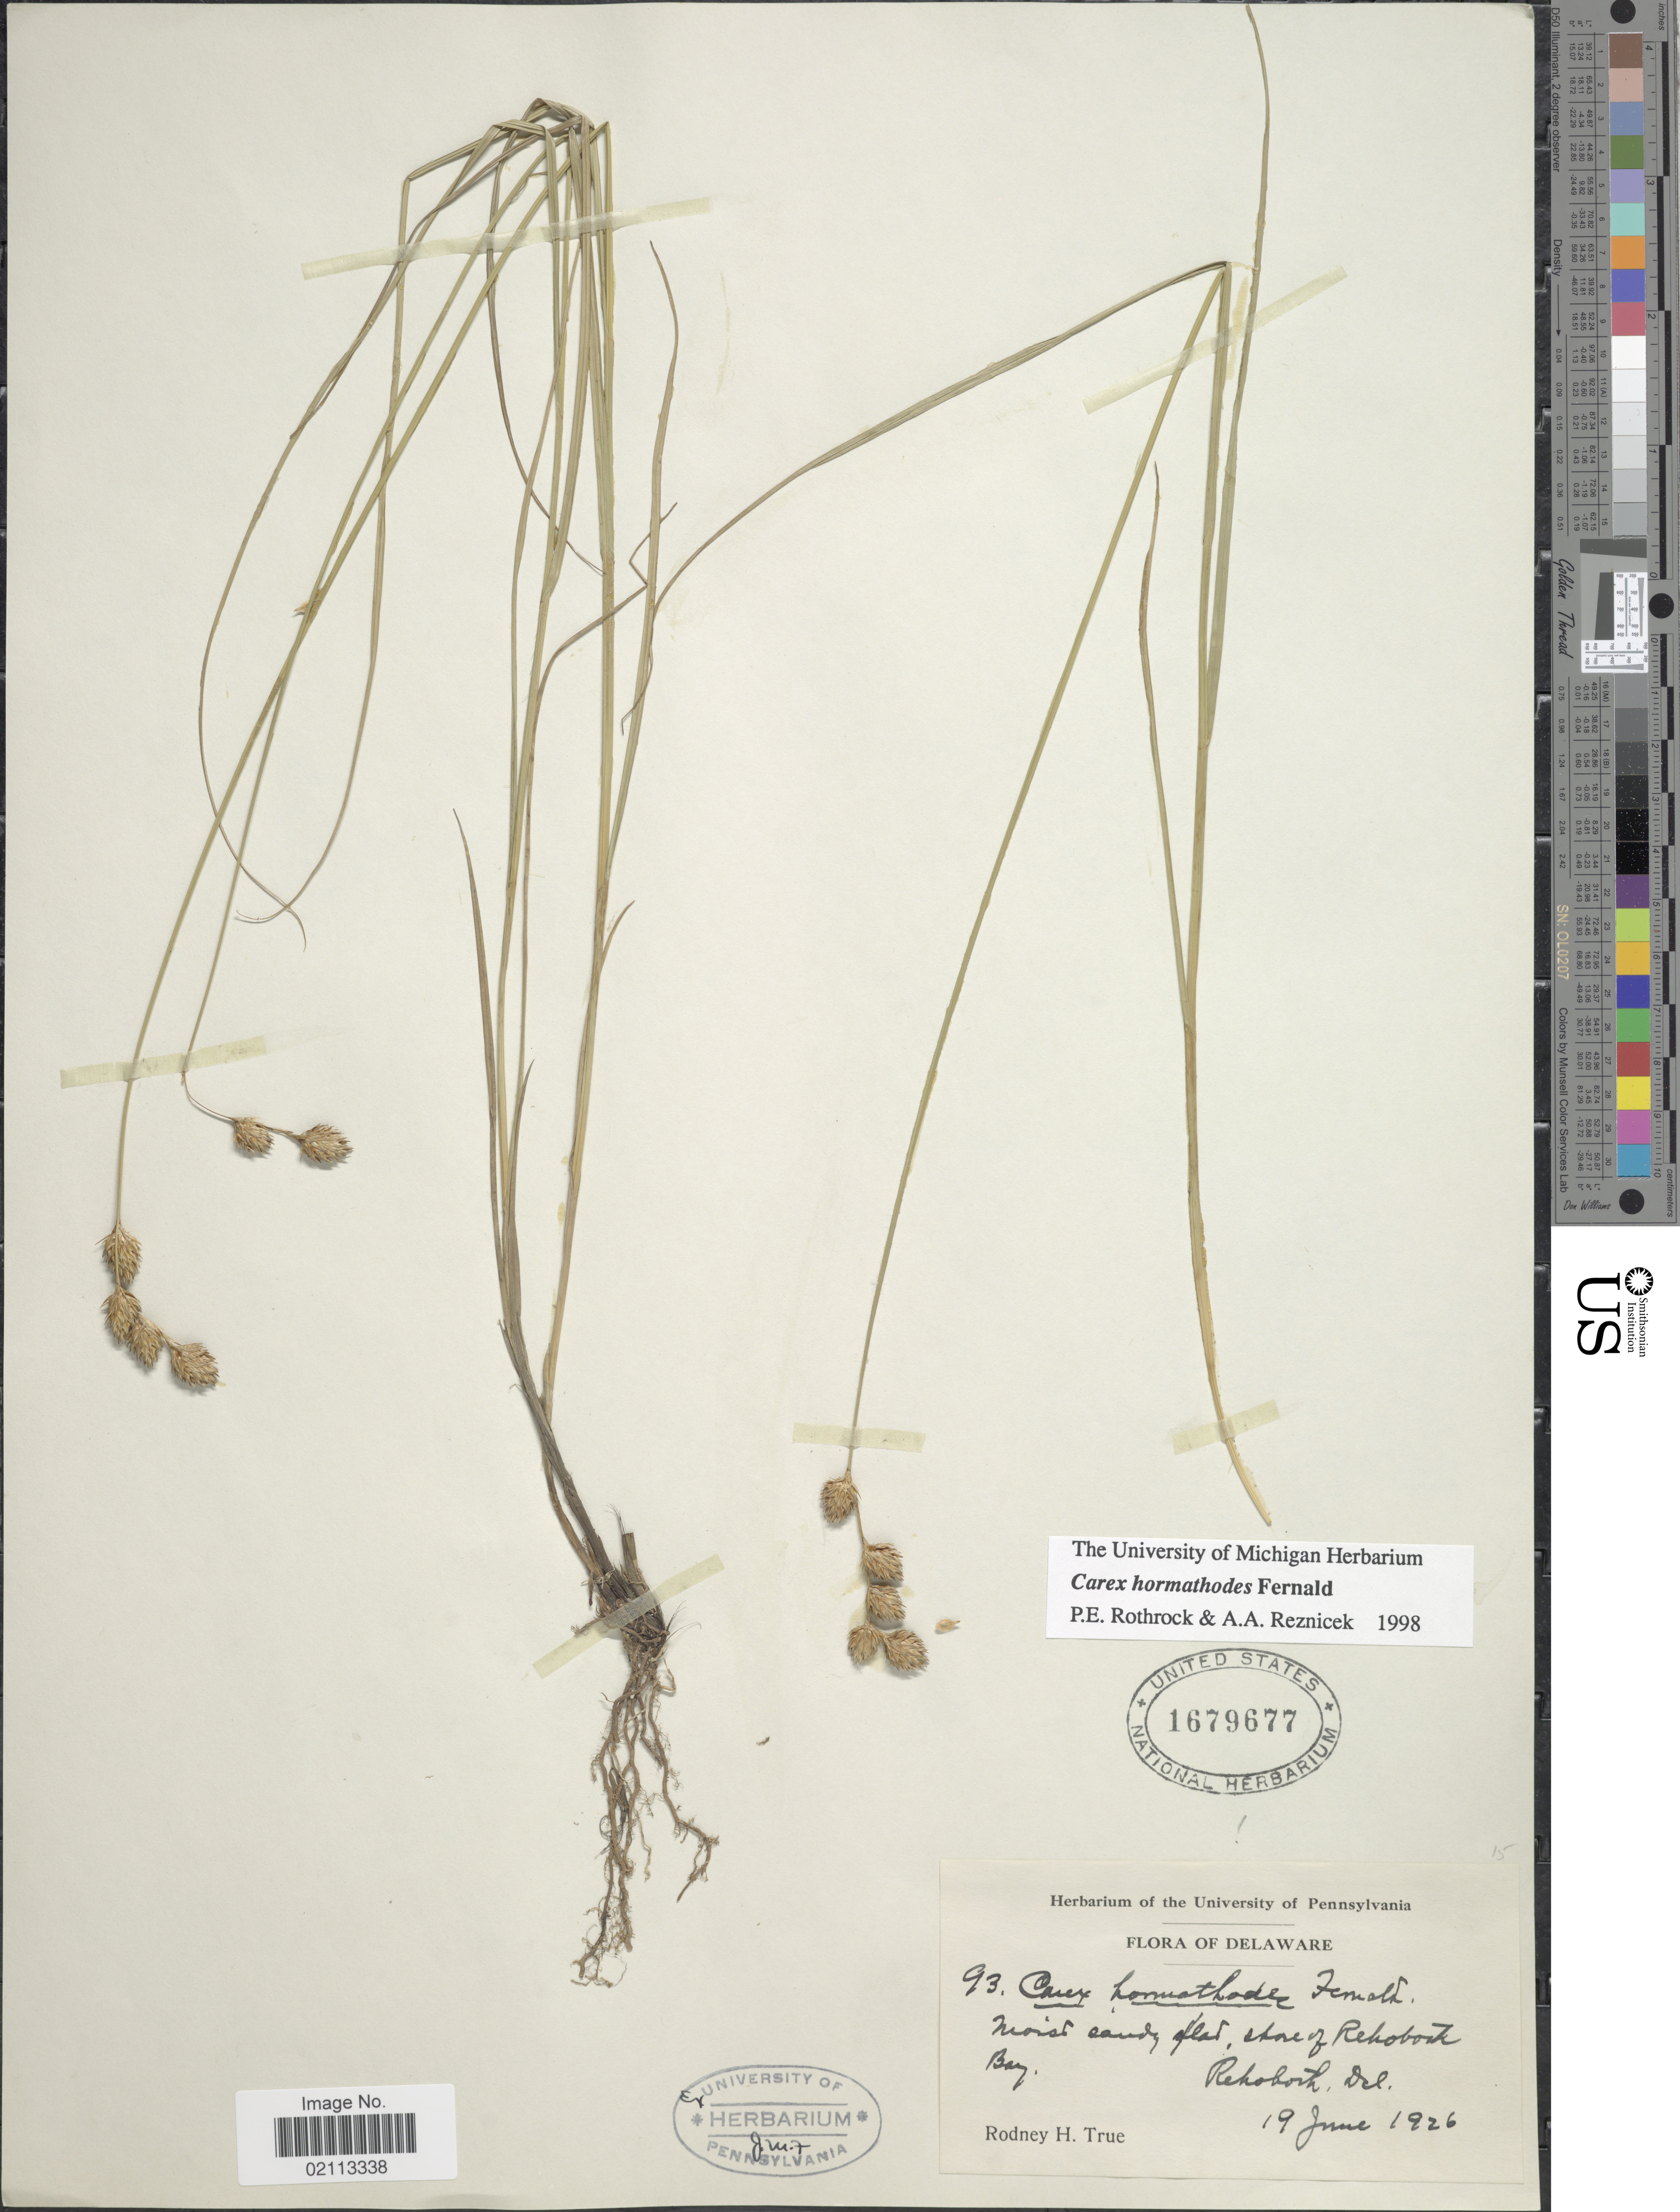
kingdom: Plantae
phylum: Tracheophyta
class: Liliopsida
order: Poales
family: Cyperaceae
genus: Carex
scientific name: Carex hormathodes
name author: Fernald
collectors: R. H. True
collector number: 93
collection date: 1926-06-19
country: United States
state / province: Delaware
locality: Moist sandy flat, shore of Rehoboth Bay, Rehoboth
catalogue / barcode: US 1679677